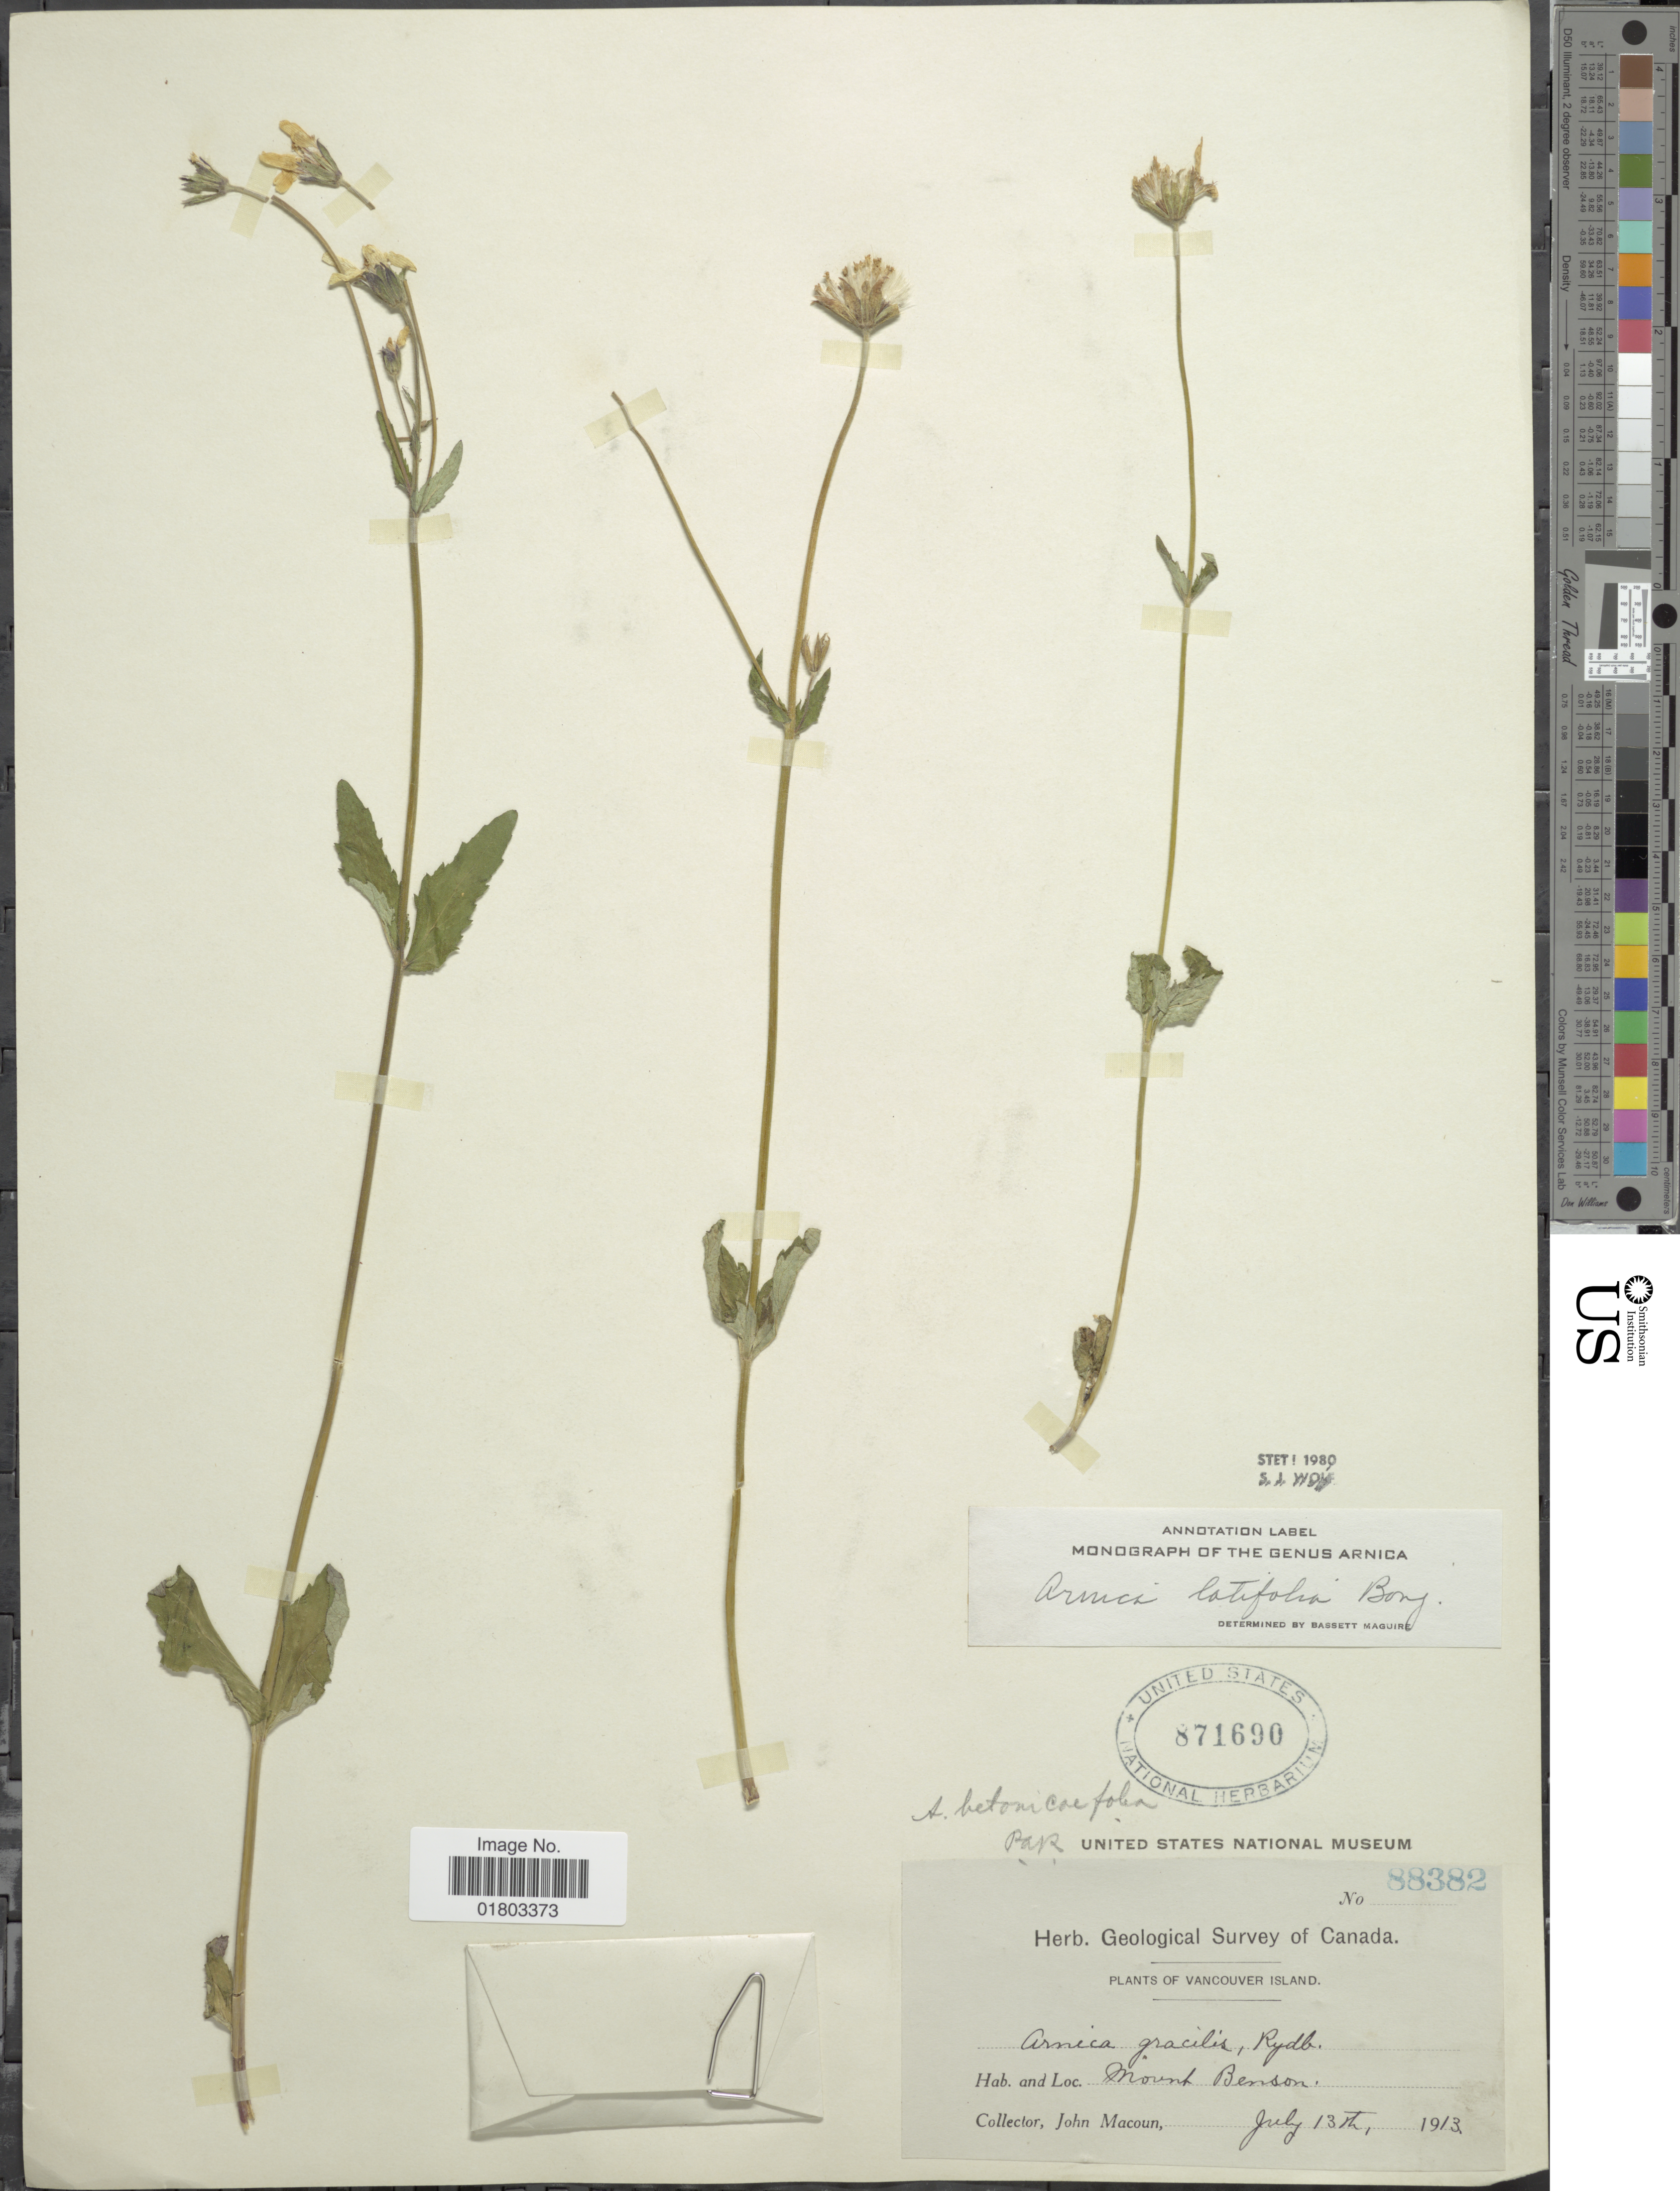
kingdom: Plantae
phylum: Tracheophyta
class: Magnoliopsida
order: Asterales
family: Asteraceae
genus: Arnica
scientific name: Arnica latifolia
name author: Bong.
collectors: J. Macoun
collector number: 88382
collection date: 1913-07-13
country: Canada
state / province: British Columbia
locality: Vancouver Island, Mount Benson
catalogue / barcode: US 871690